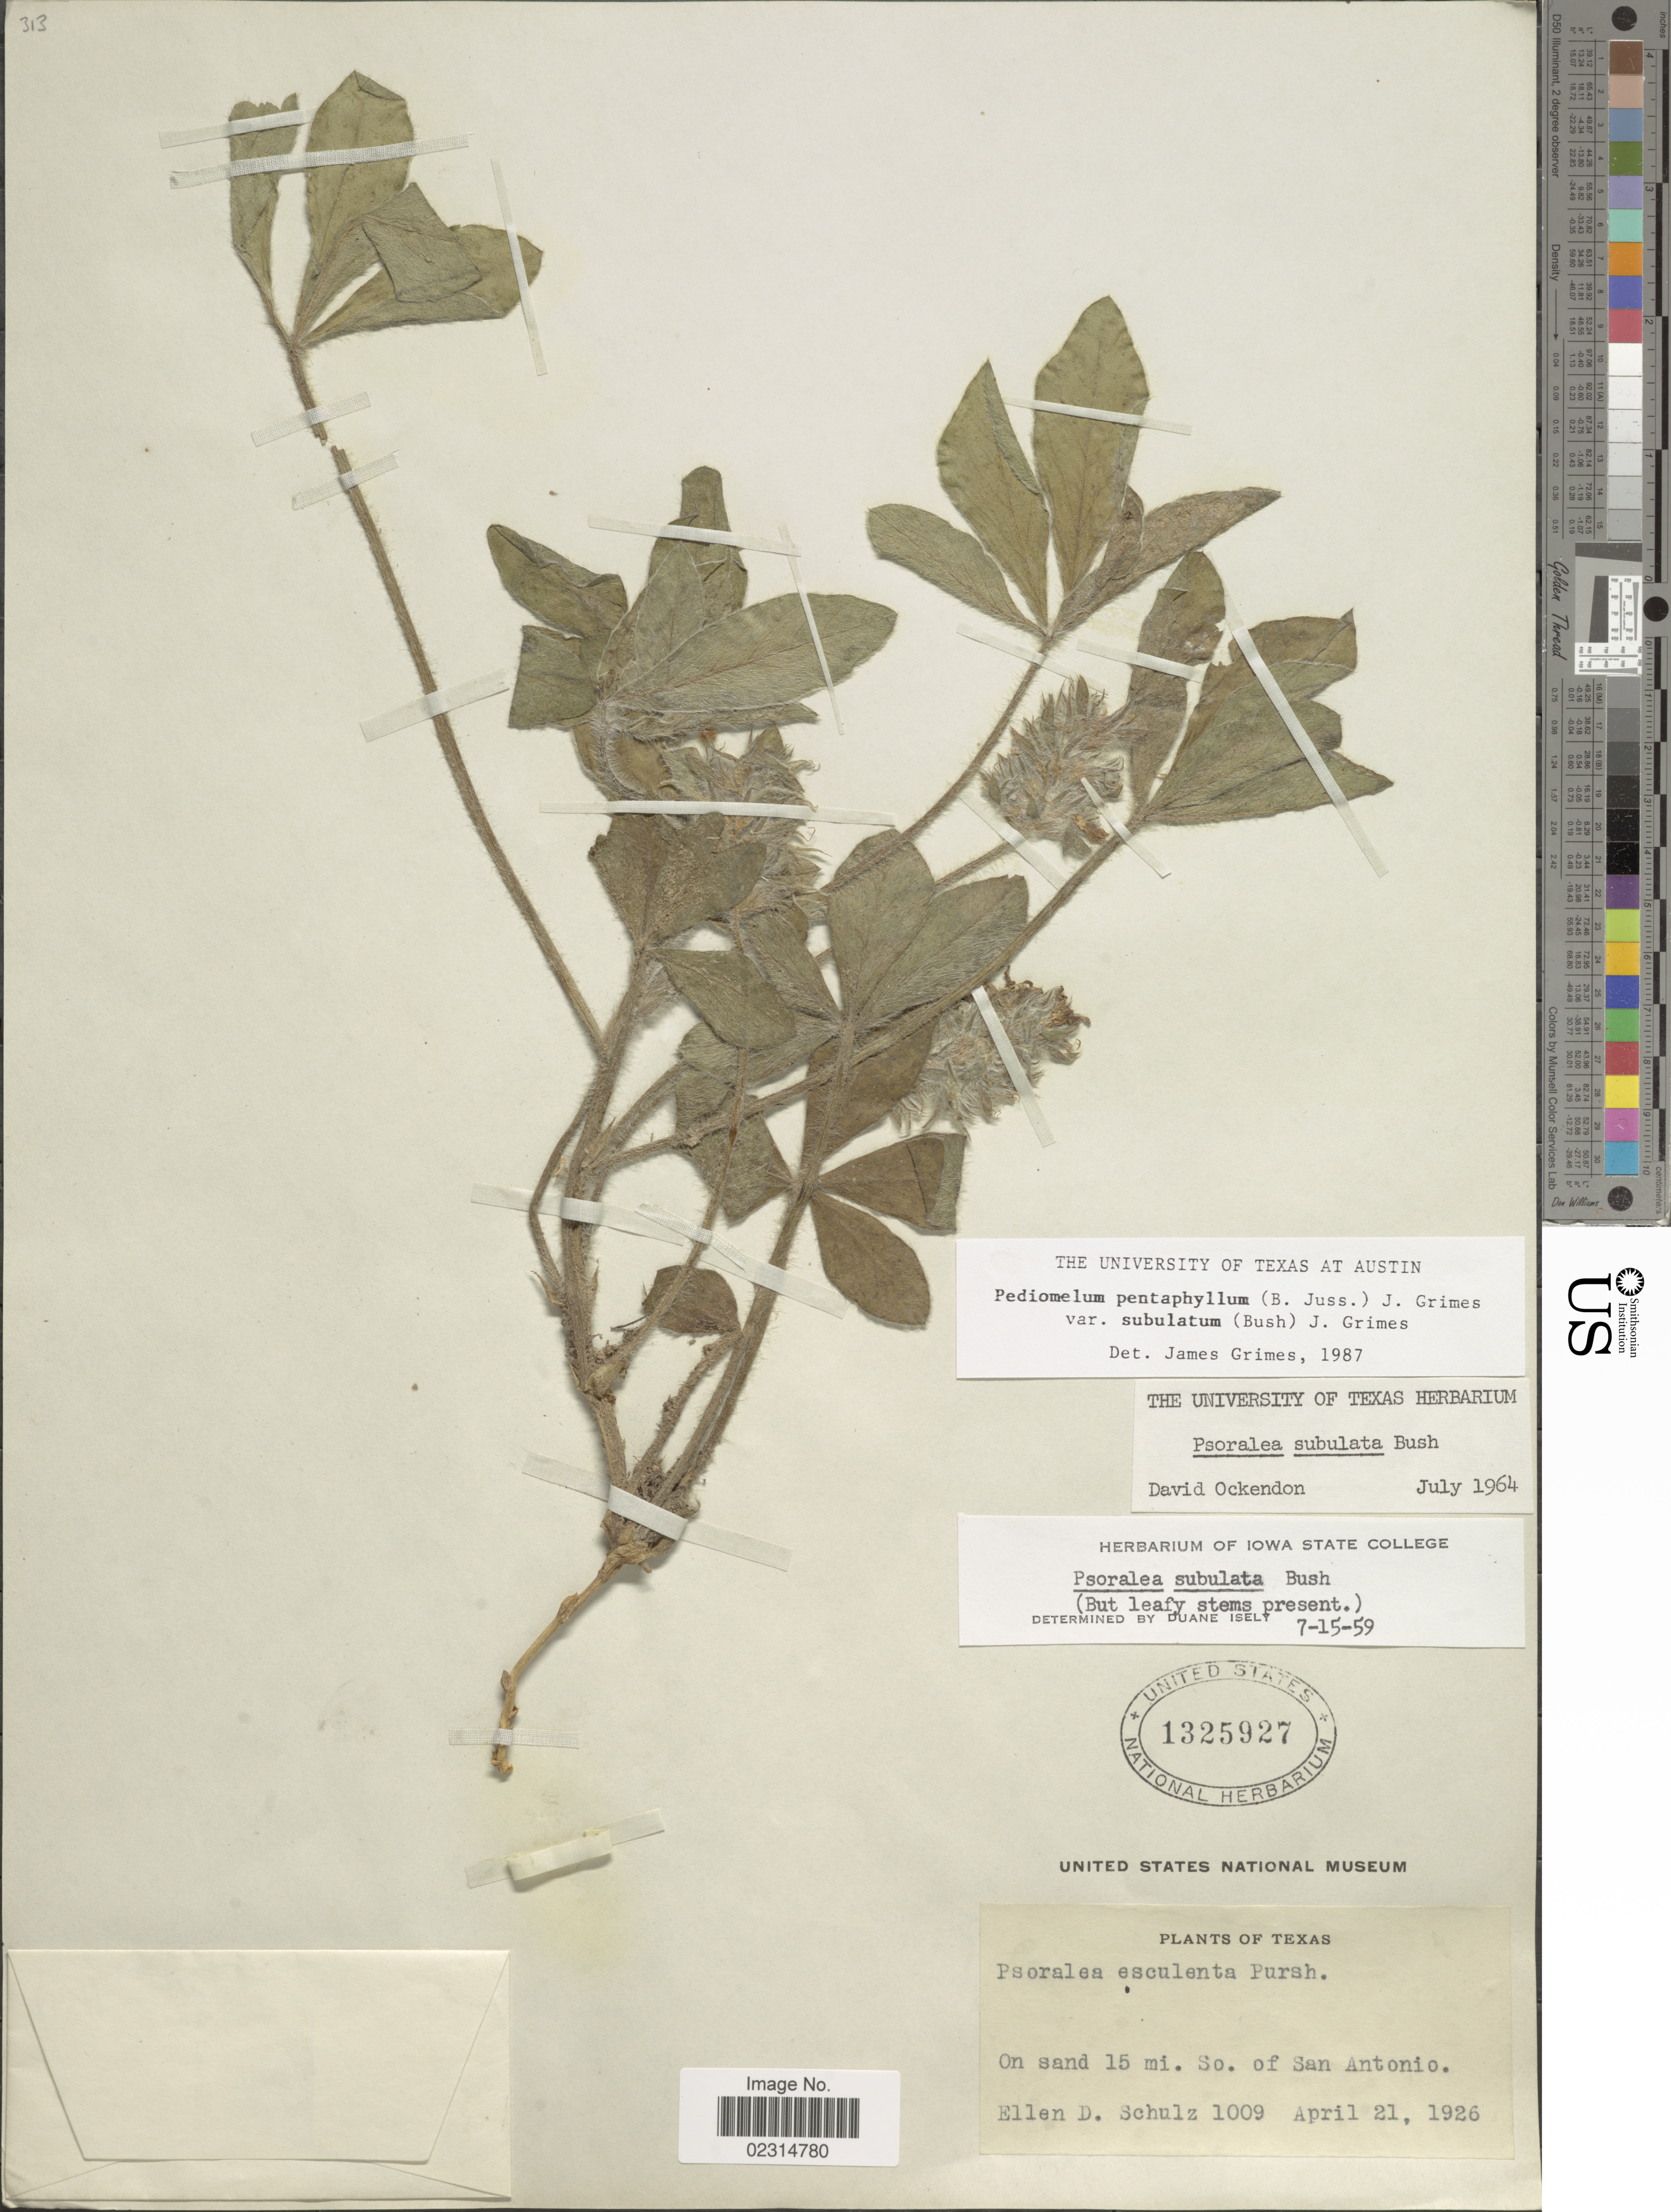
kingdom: Plantae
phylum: Tracheophyta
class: Magnoliopsida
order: Fabales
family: Fabaceae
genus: Pediomelum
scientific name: Pediomelum hypogaeum var. subulatum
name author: (Bush) J.W. Grimes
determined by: Egan, Ashley N., (US), Smithsonian Institution - National Museum of Natural History (UNITED STATES)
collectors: E. D. Schulz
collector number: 1009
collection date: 1926-04-21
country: United States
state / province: Texas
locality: On sand 15 mi. So of San Antonio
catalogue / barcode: US 1325927